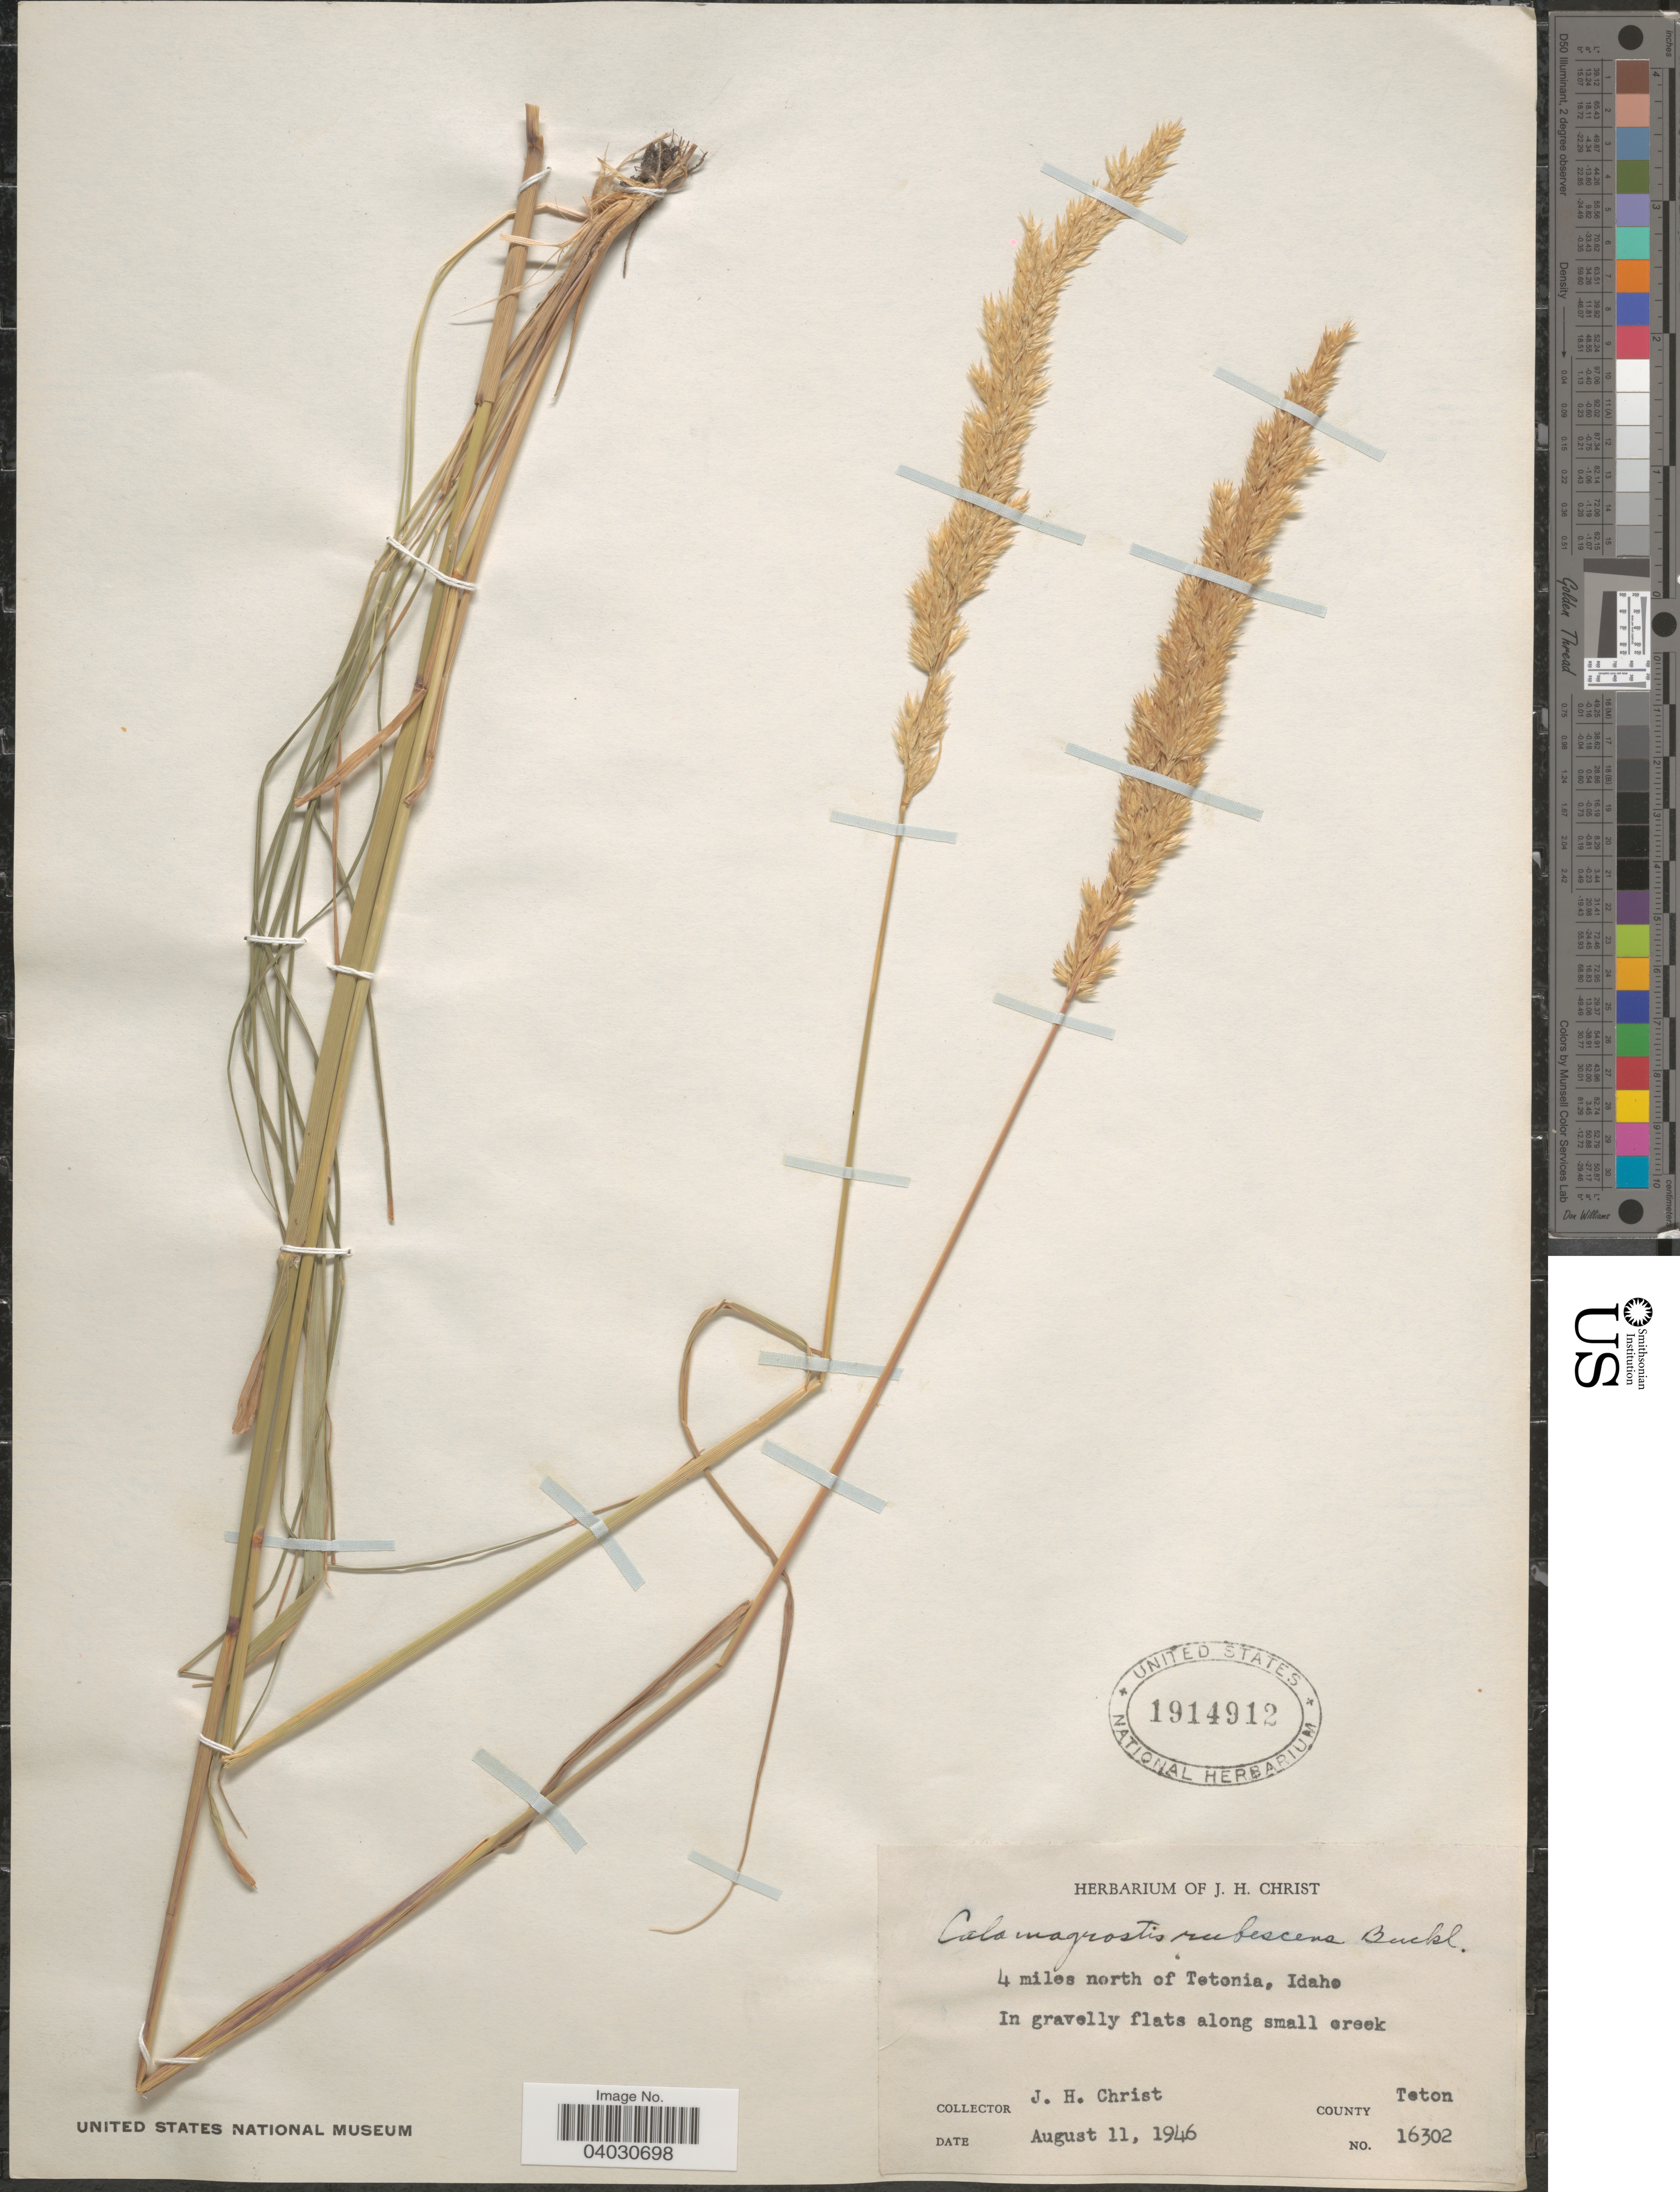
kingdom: Plantae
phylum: Tracheophyta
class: Liliopsida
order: Poales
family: Poaceae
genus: Calamagrostis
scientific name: Calamagrostis rubescens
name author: Buckley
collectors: J. H. Christ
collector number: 16302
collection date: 1946-08-11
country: United States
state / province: Idaho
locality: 4 miles north of Tetonia. County Teton.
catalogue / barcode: US 1914912